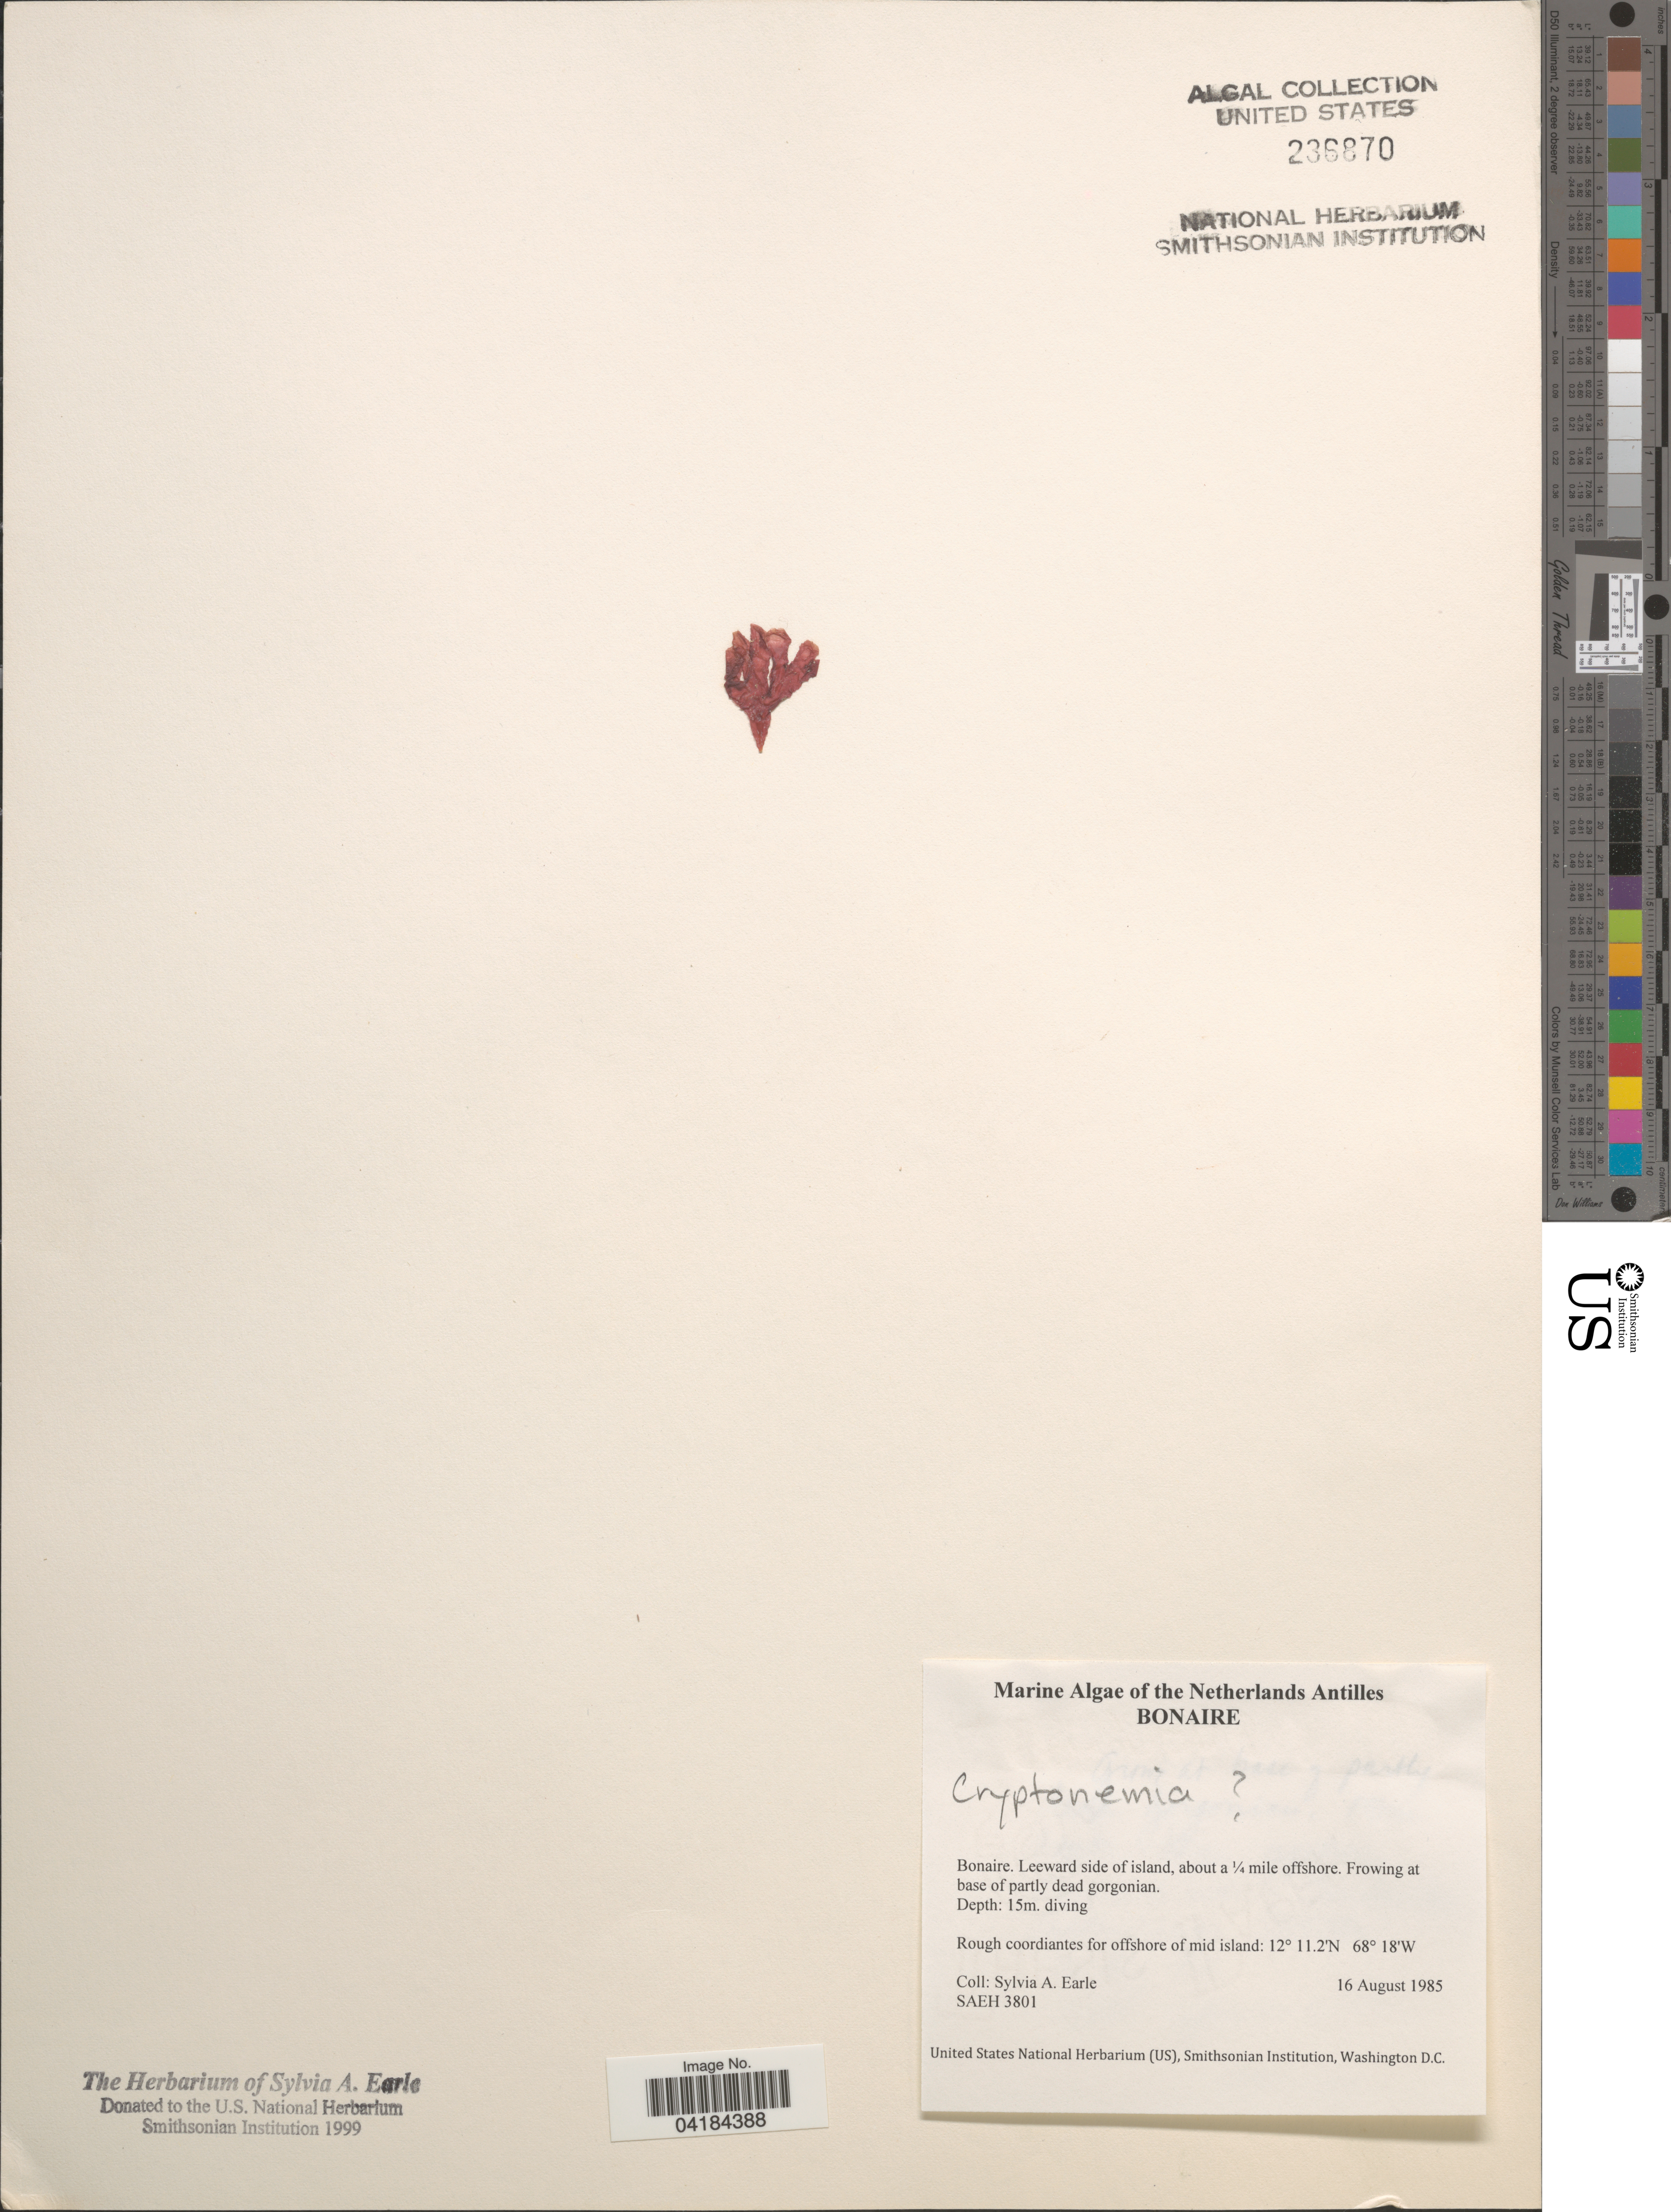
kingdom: Plantae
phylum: Rhodophyta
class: Florideophyceae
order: Halymeniales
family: Halymeniaceae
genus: Cryptonemia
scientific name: Cryptonemia sp.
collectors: S. A. Earle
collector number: SAEH3801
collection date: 1985-08-16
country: Netherlands Antilles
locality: Bonaire. Leeward side of island, about a ¼ mile offshore. Offshore of mid island.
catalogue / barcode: US 236870